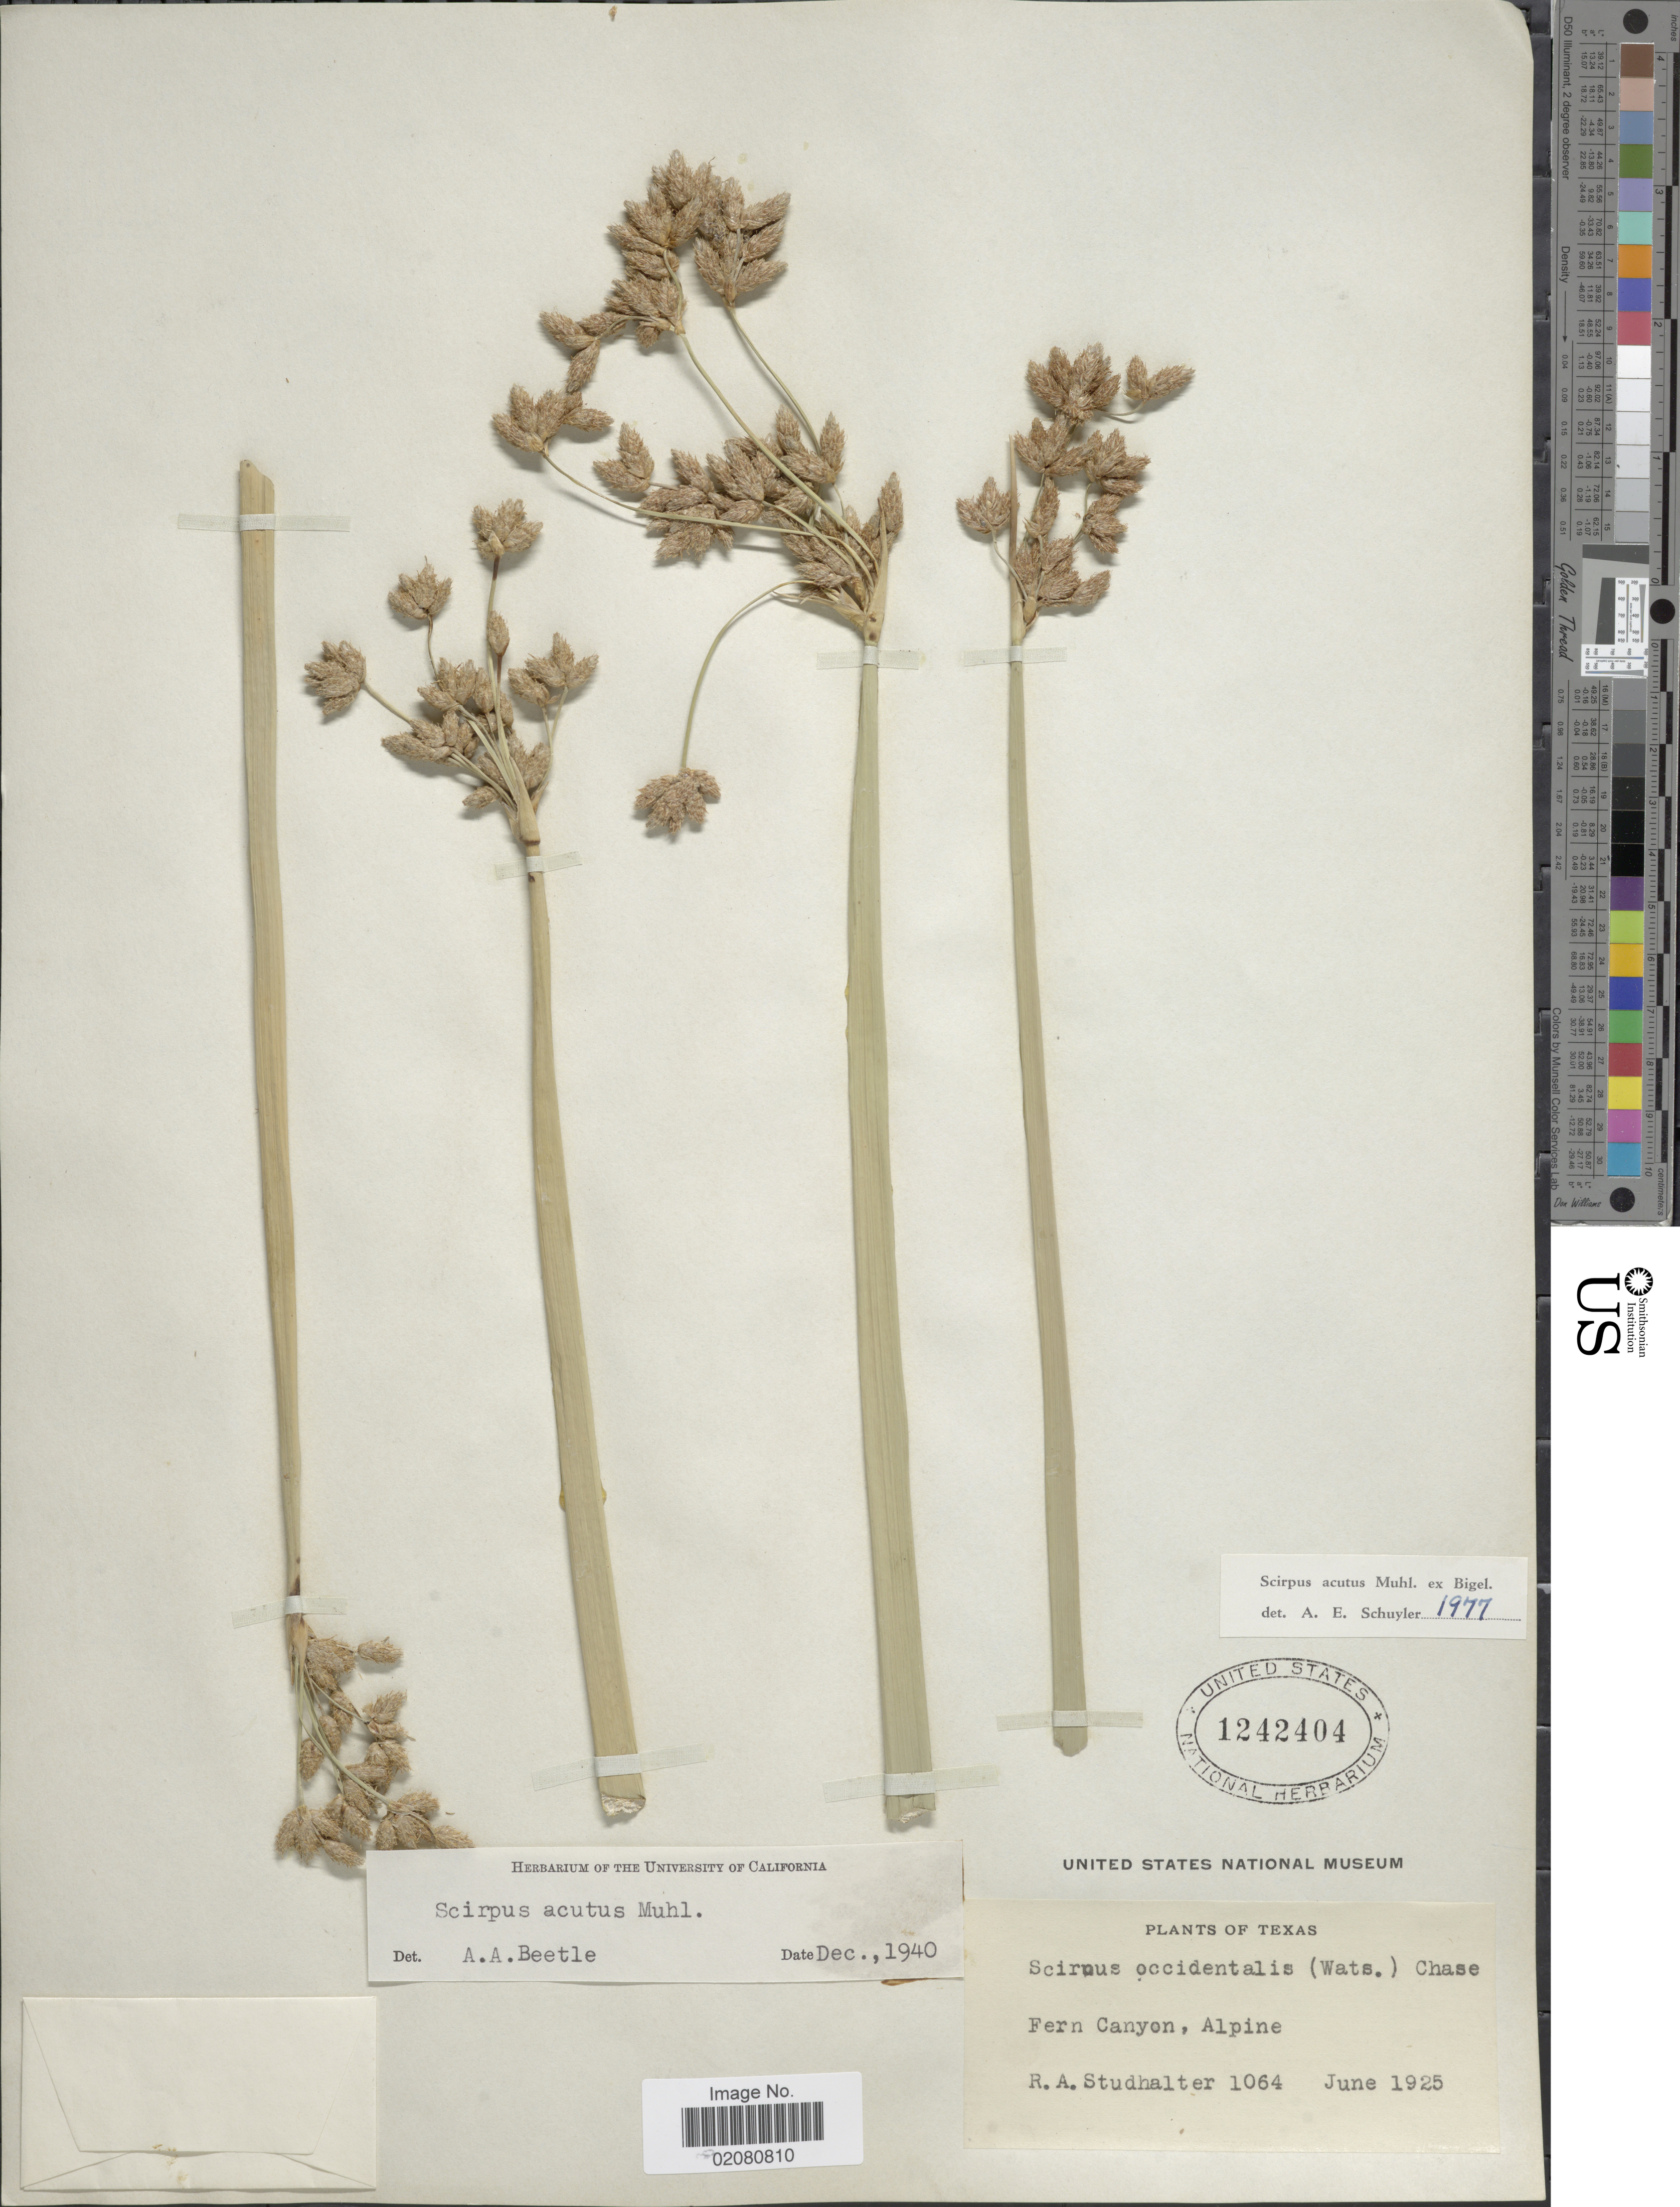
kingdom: Plantae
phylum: Tracheophyta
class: Liliopsida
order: Poales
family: Cyperaceae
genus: Schoenoplectus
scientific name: Schoenoplectus acutus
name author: (Muhl. ex Bigelow) Á. Löve & D. Löve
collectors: R. Studhalter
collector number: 1064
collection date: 1925-06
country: United States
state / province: Texas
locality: Fern Canyon, Alpine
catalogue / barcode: US 1242404